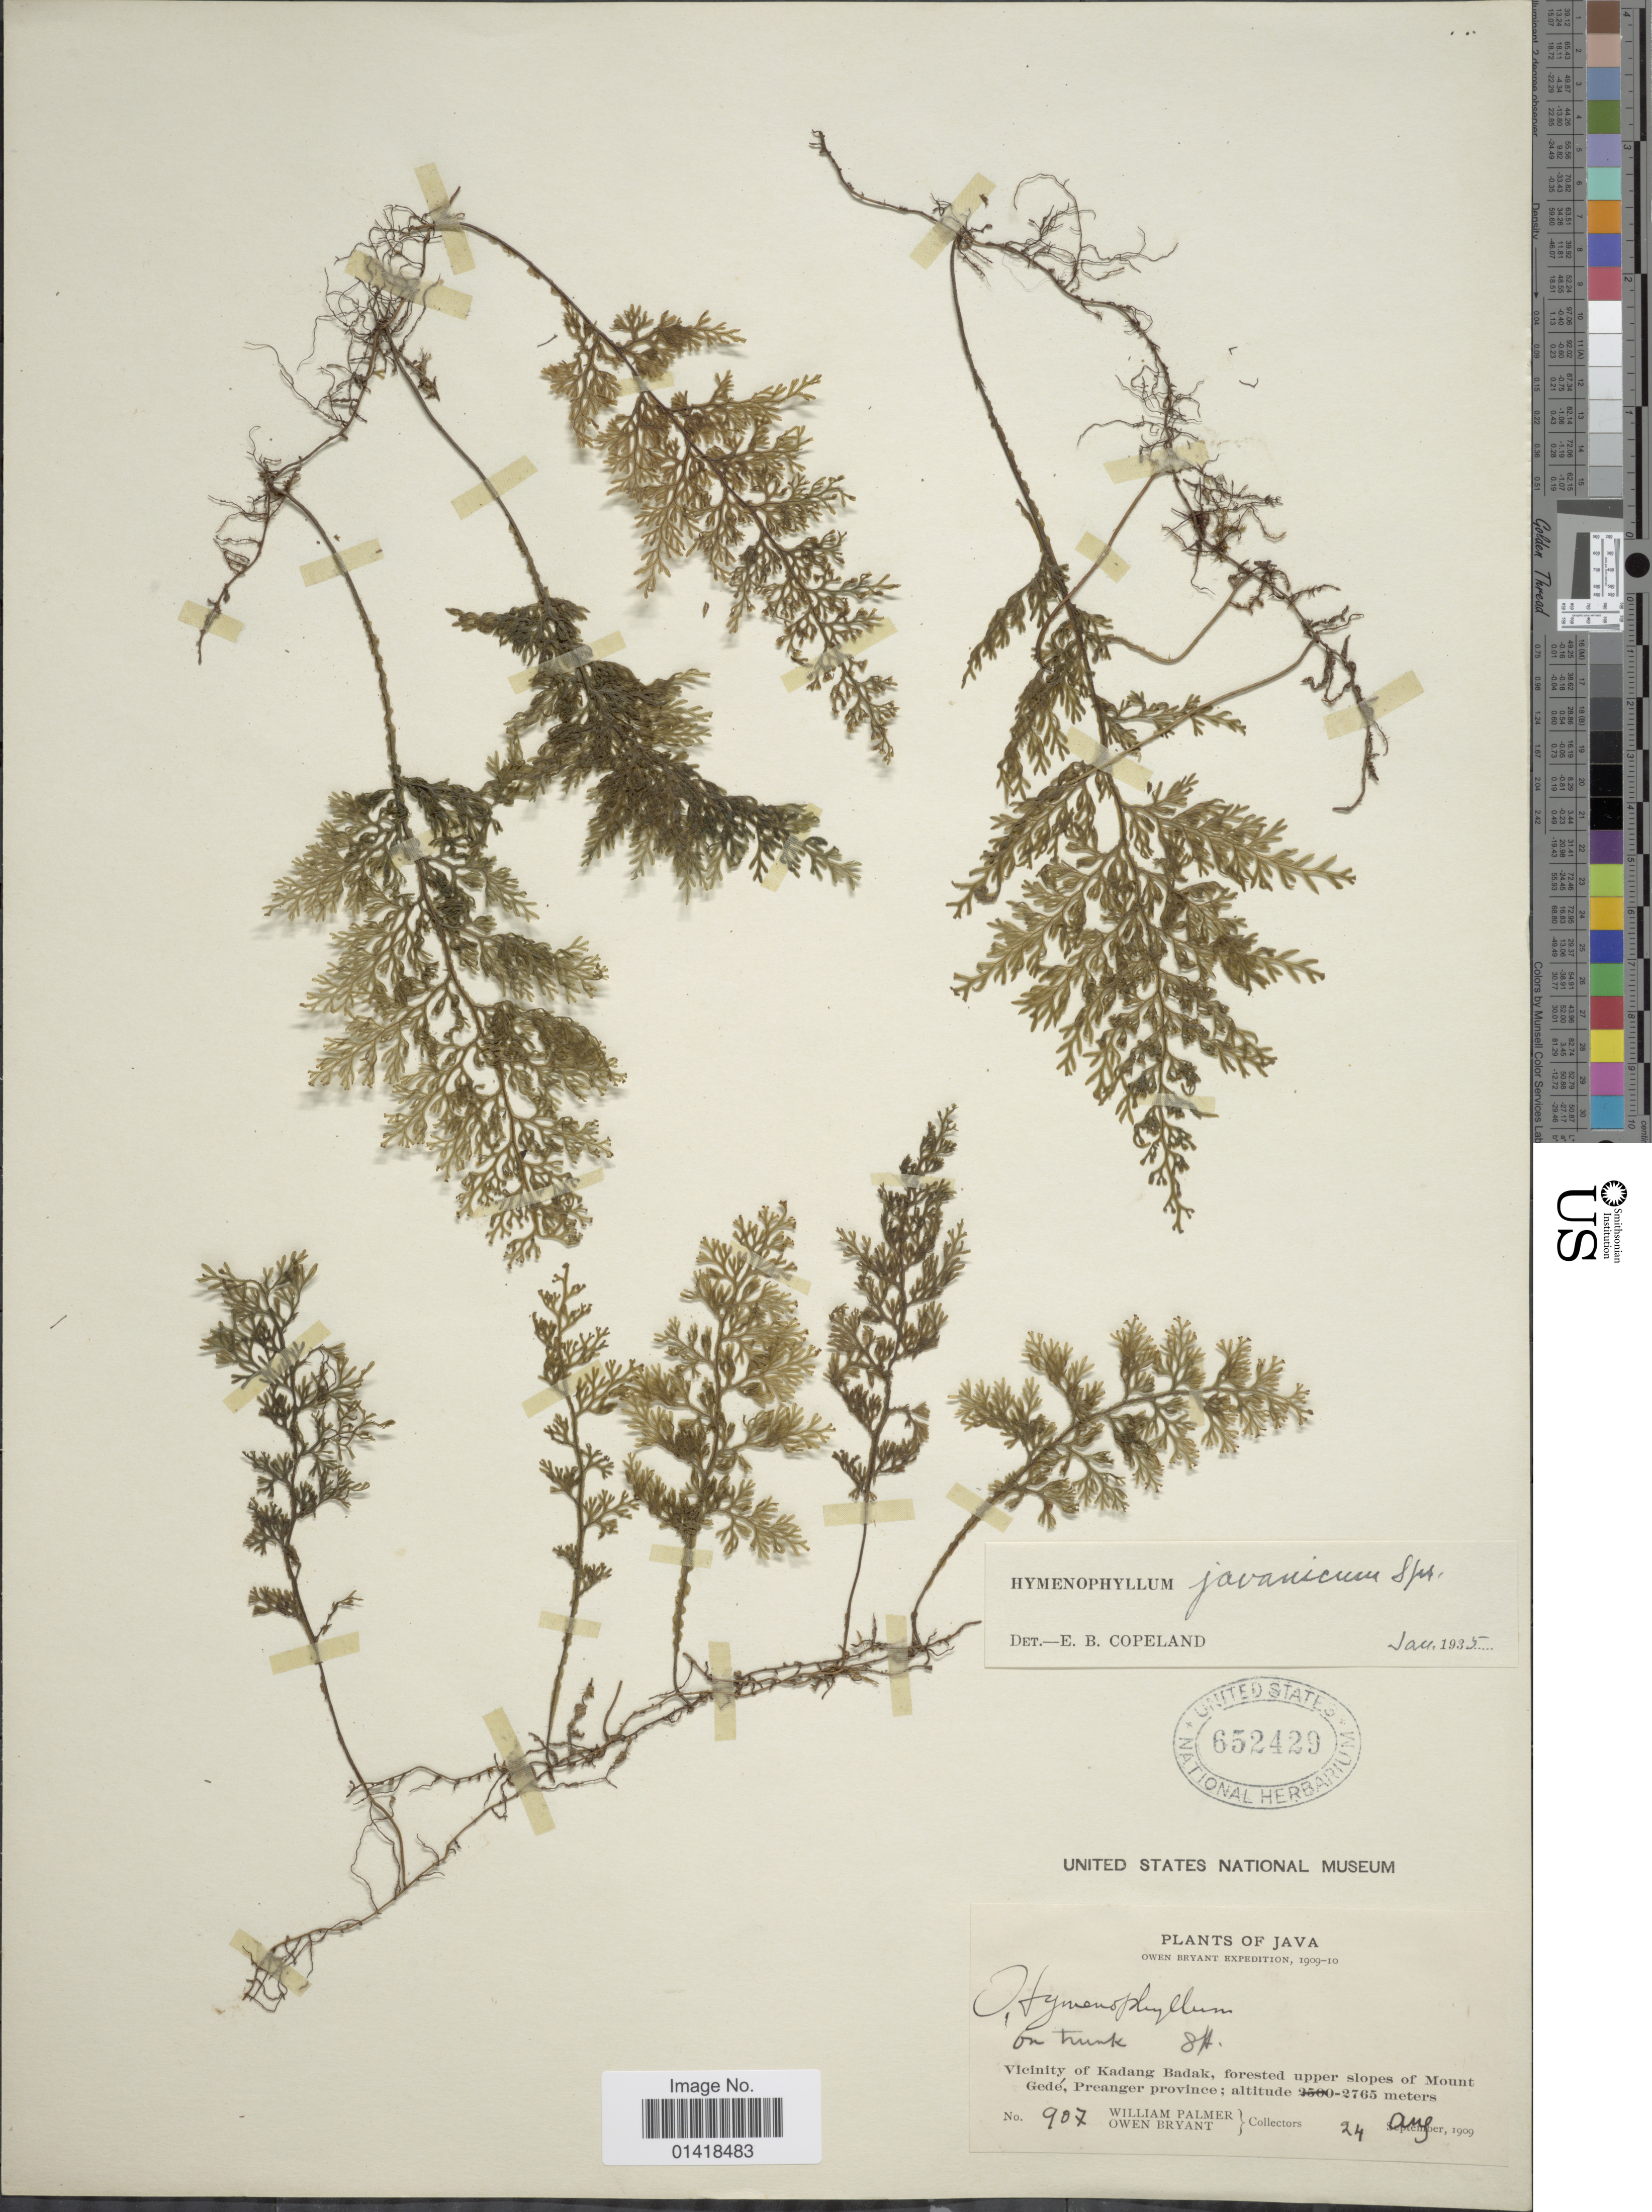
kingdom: Plantae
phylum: Tracheophyta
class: Polypodiopsida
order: Hymenophyllales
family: Hymenophyllaceae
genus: Hymenophyllum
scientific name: Hymenophyllum javanicum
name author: Spreng.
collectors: W. Palmer & O. Bryant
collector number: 907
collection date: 1909-08-24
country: Indonesia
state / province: Java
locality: Vicinity of Kadang Badak, forested upper slopes of Mount Gede, Preanger province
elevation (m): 2765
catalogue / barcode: US 652429